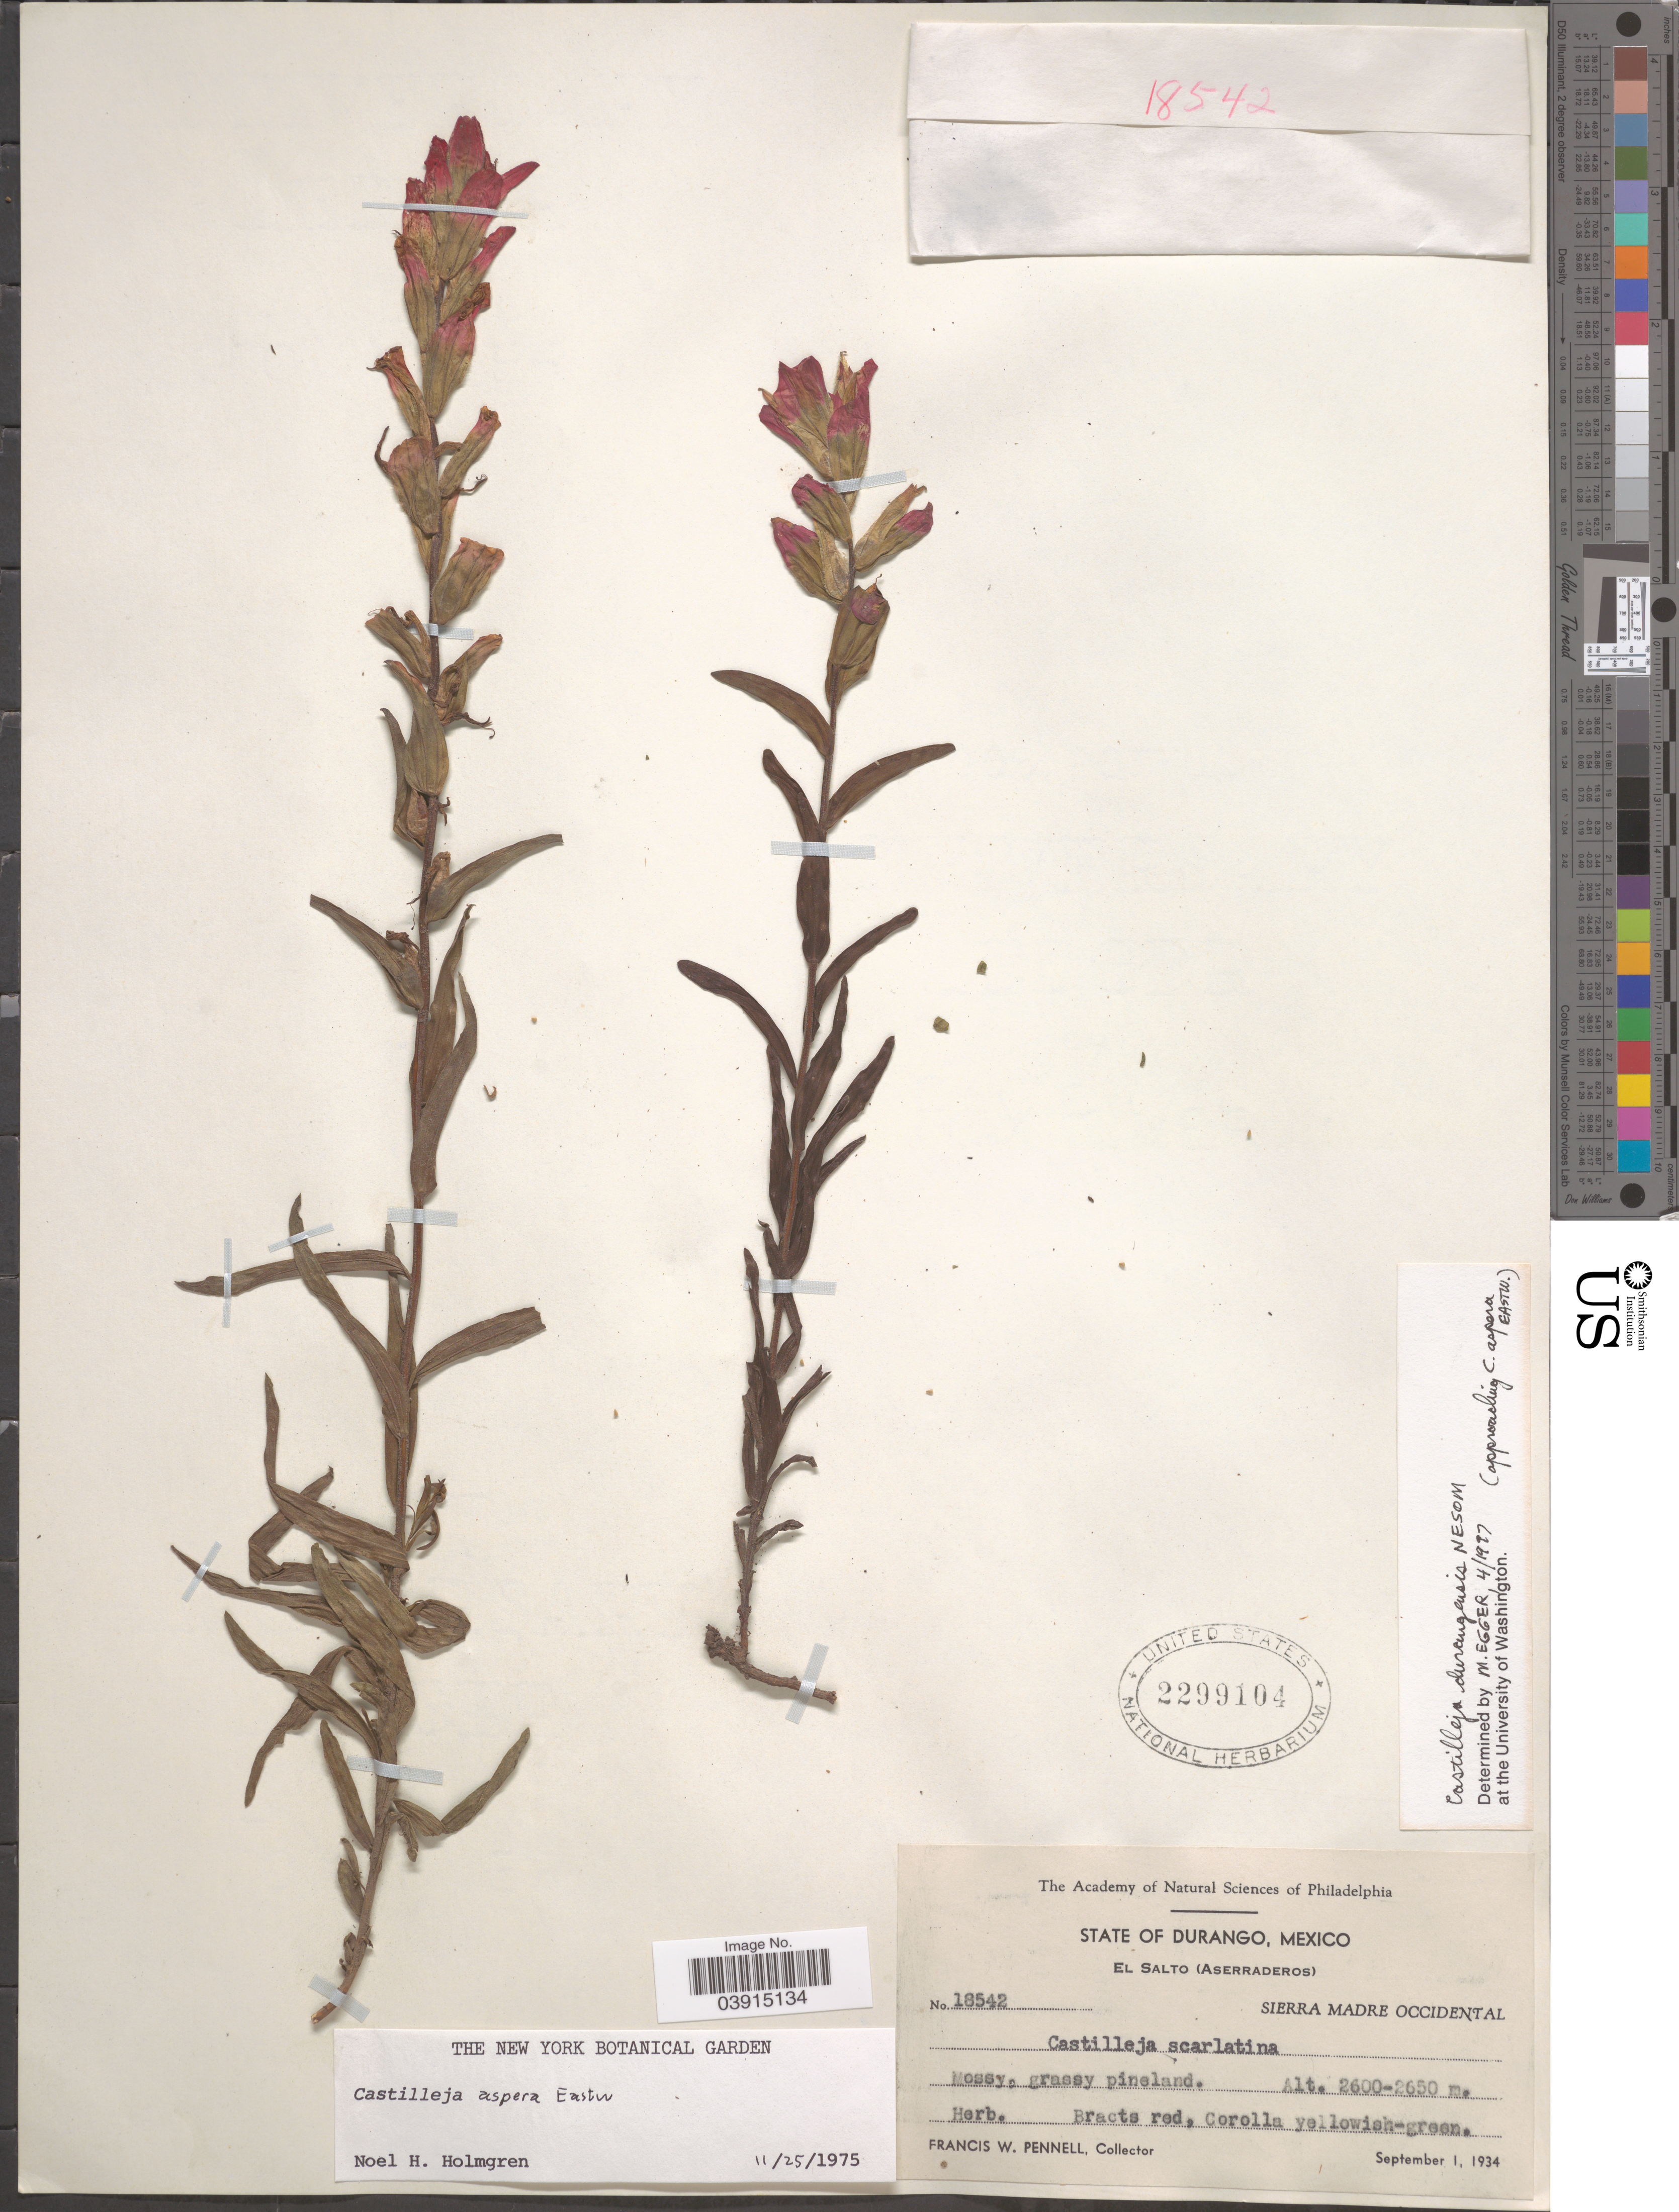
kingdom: Plantae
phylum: Tracheophyta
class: Magnoliopsida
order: Lamiales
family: Orobanchaceae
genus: Castilleja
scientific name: Castilleja durangensis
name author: G.L. Nesom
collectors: F. W. Pennell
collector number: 18542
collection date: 1934-09-01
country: Mexico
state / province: Durango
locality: El Salto (Aserraderos) Sierra Madre Occidental.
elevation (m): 2600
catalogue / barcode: US 2299104